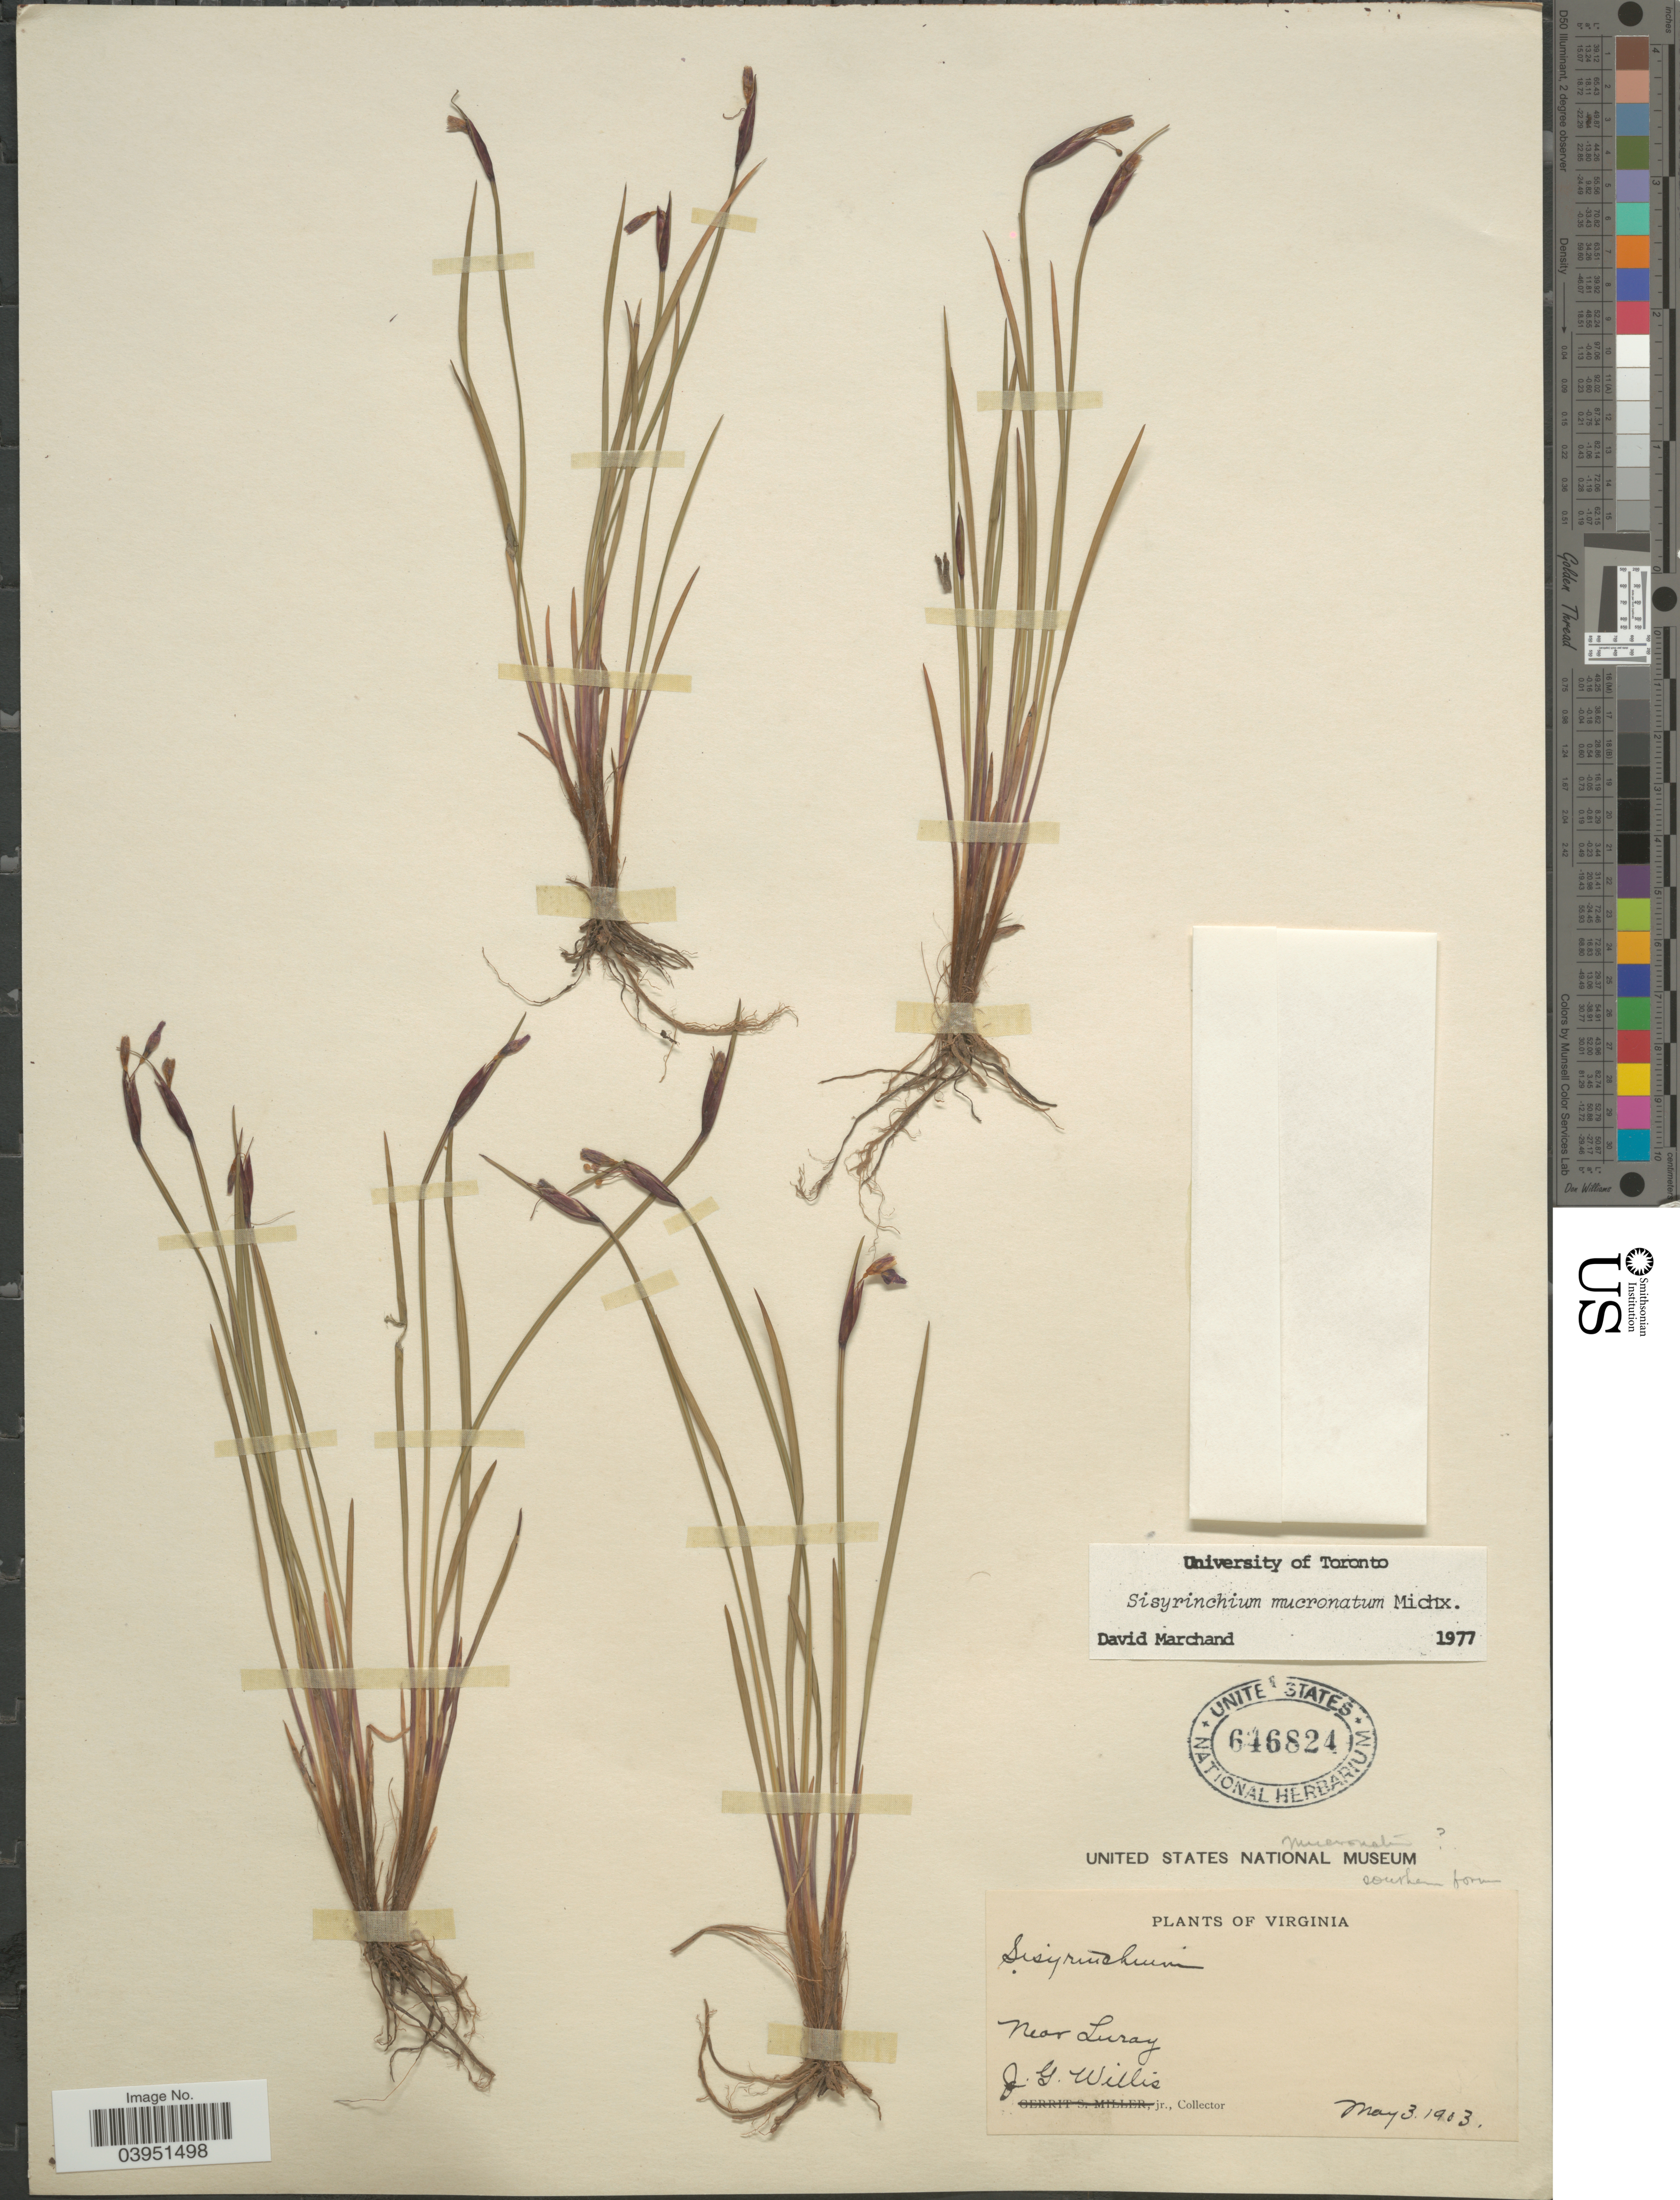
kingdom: Plantae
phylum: Tracheophyta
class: Liliopsida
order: Asparagales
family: Iridaceae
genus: Sisyrinchium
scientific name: Sisyrinchium mucronatum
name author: Michx.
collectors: J. Willis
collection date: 1903-05-03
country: United States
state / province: Virginia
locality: Near Luray.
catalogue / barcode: US 646824